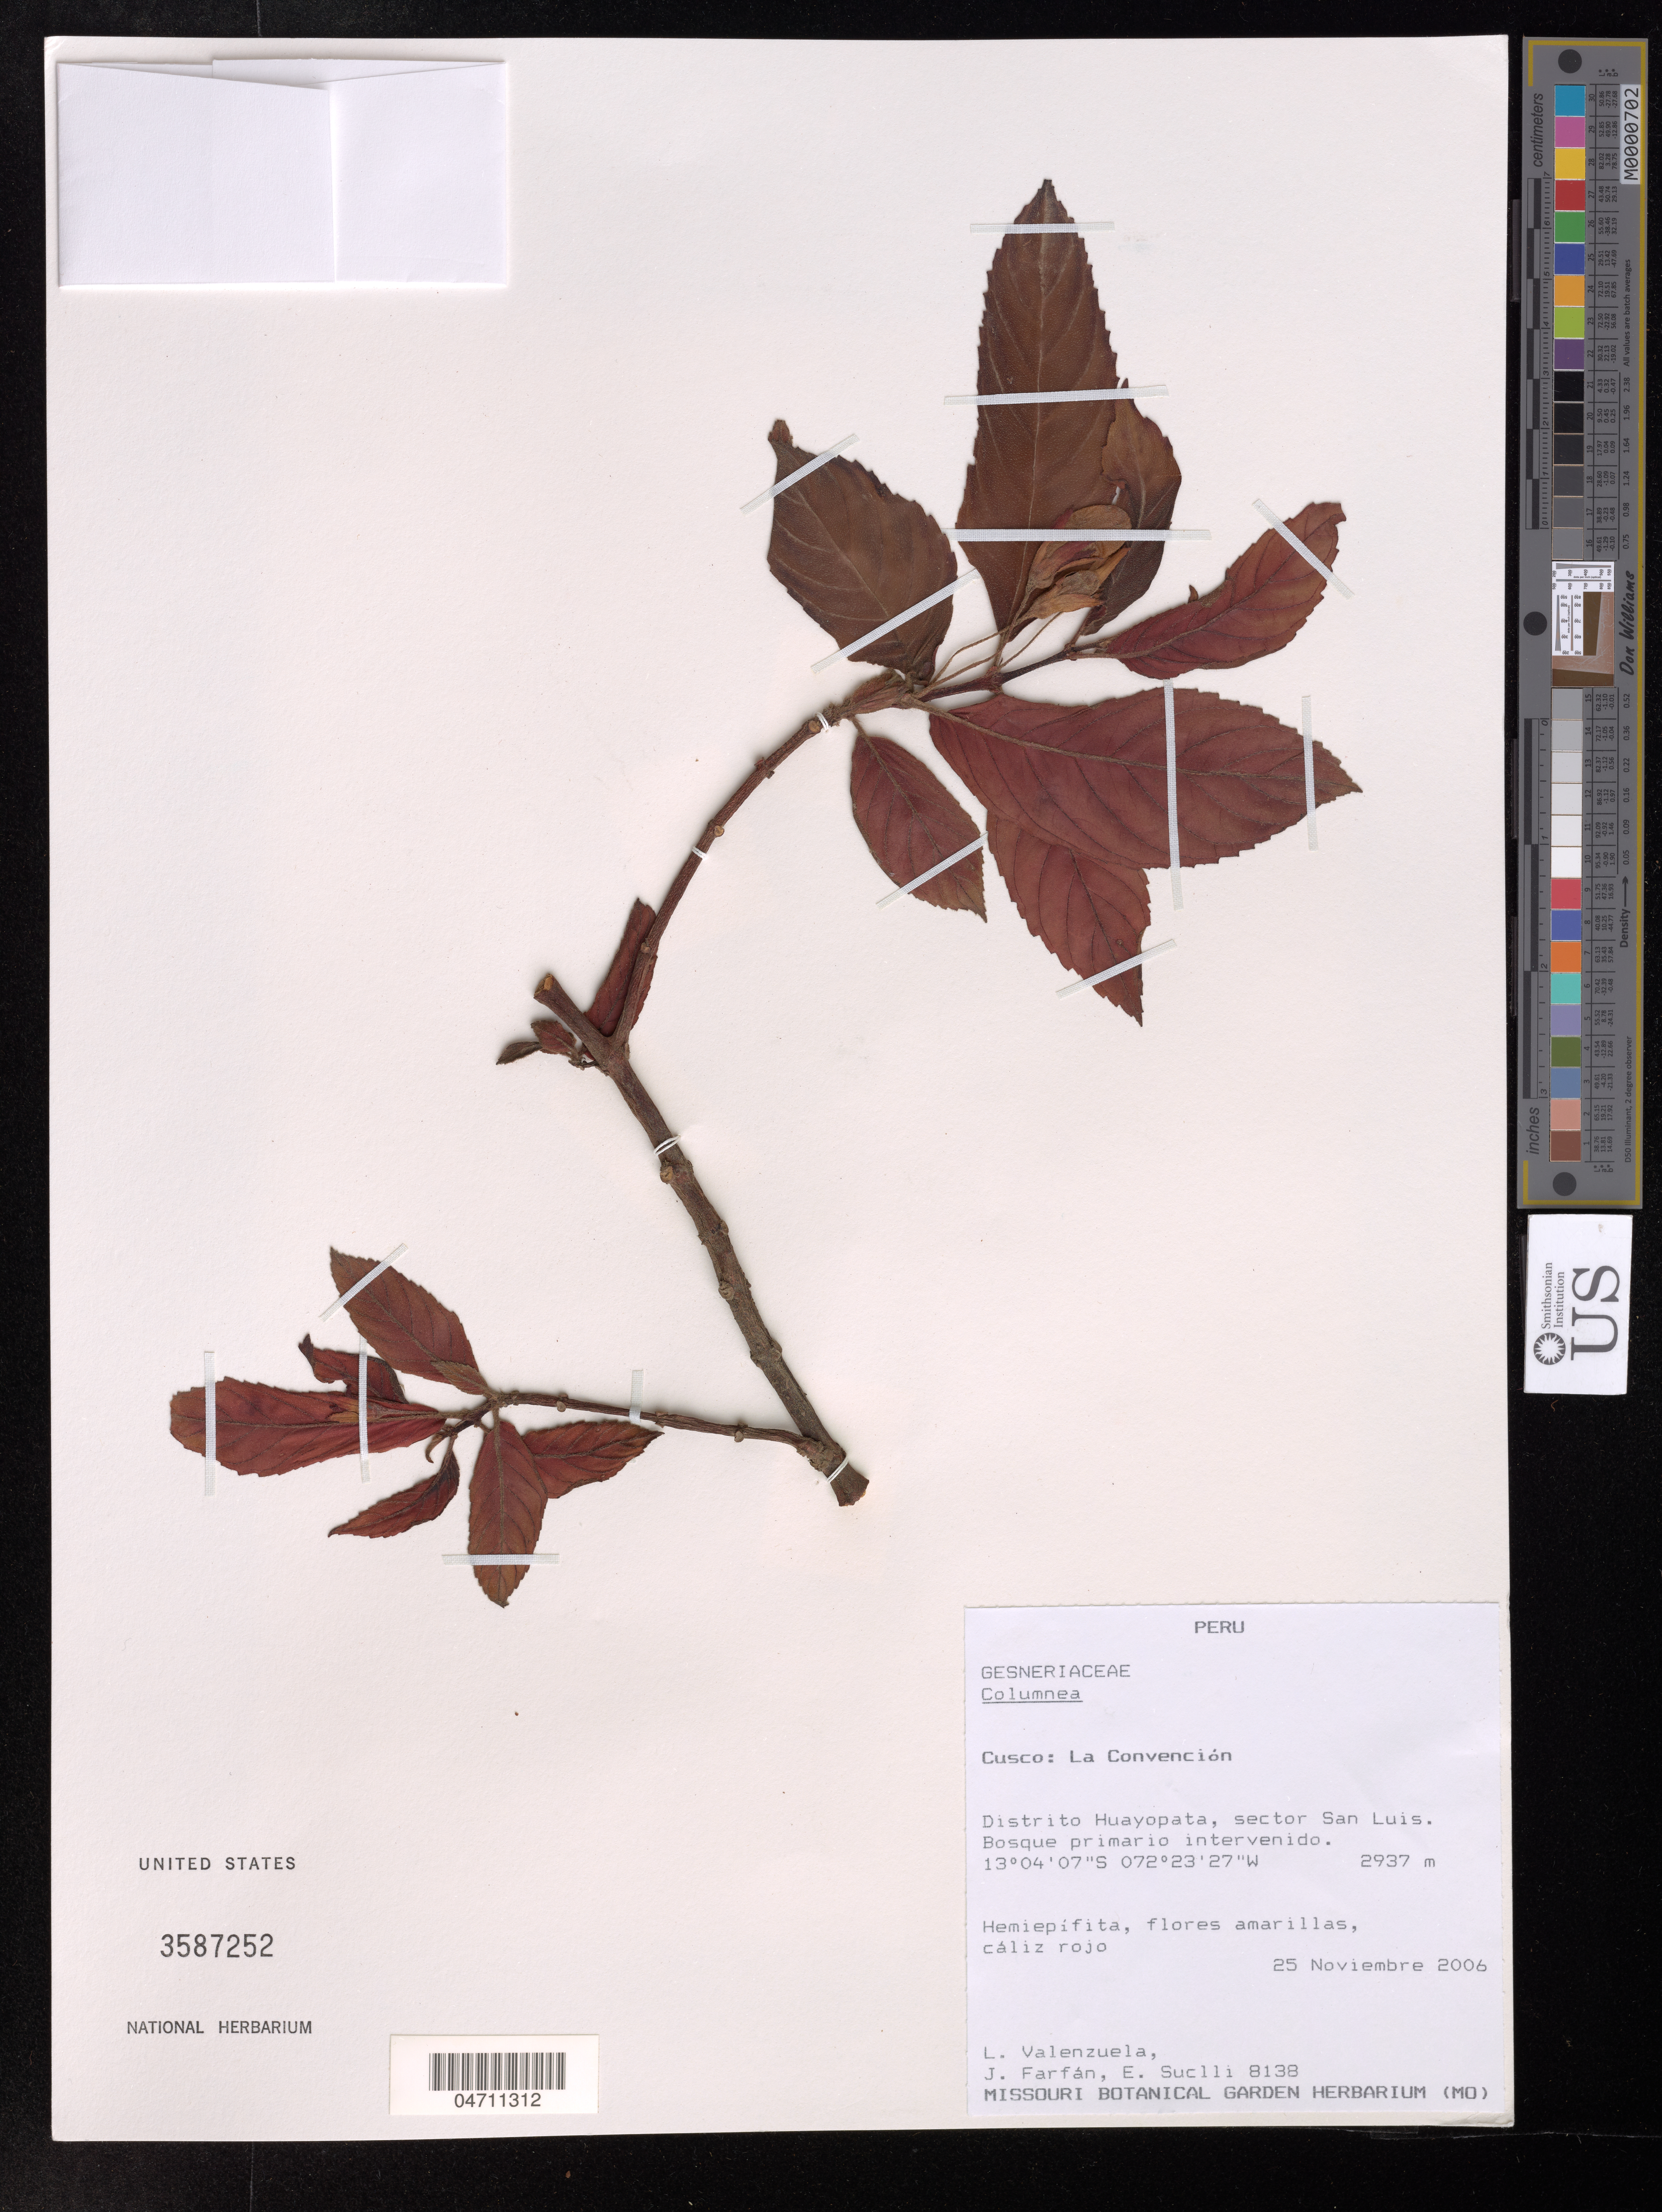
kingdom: Plantae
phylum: Tracheophyta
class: Magnoliopsida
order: Lamiales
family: Gesneriaceae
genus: Columnea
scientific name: Columnea sp.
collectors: L. Valenzuela, J. Farfán & E. Suclli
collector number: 8138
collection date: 2006-11-25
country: Peru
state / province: Cusco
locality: La Convención, Distrito Huayopata, sector San Luis. Bosque primario intervenido.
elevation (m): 2937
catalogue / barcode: US 3587252